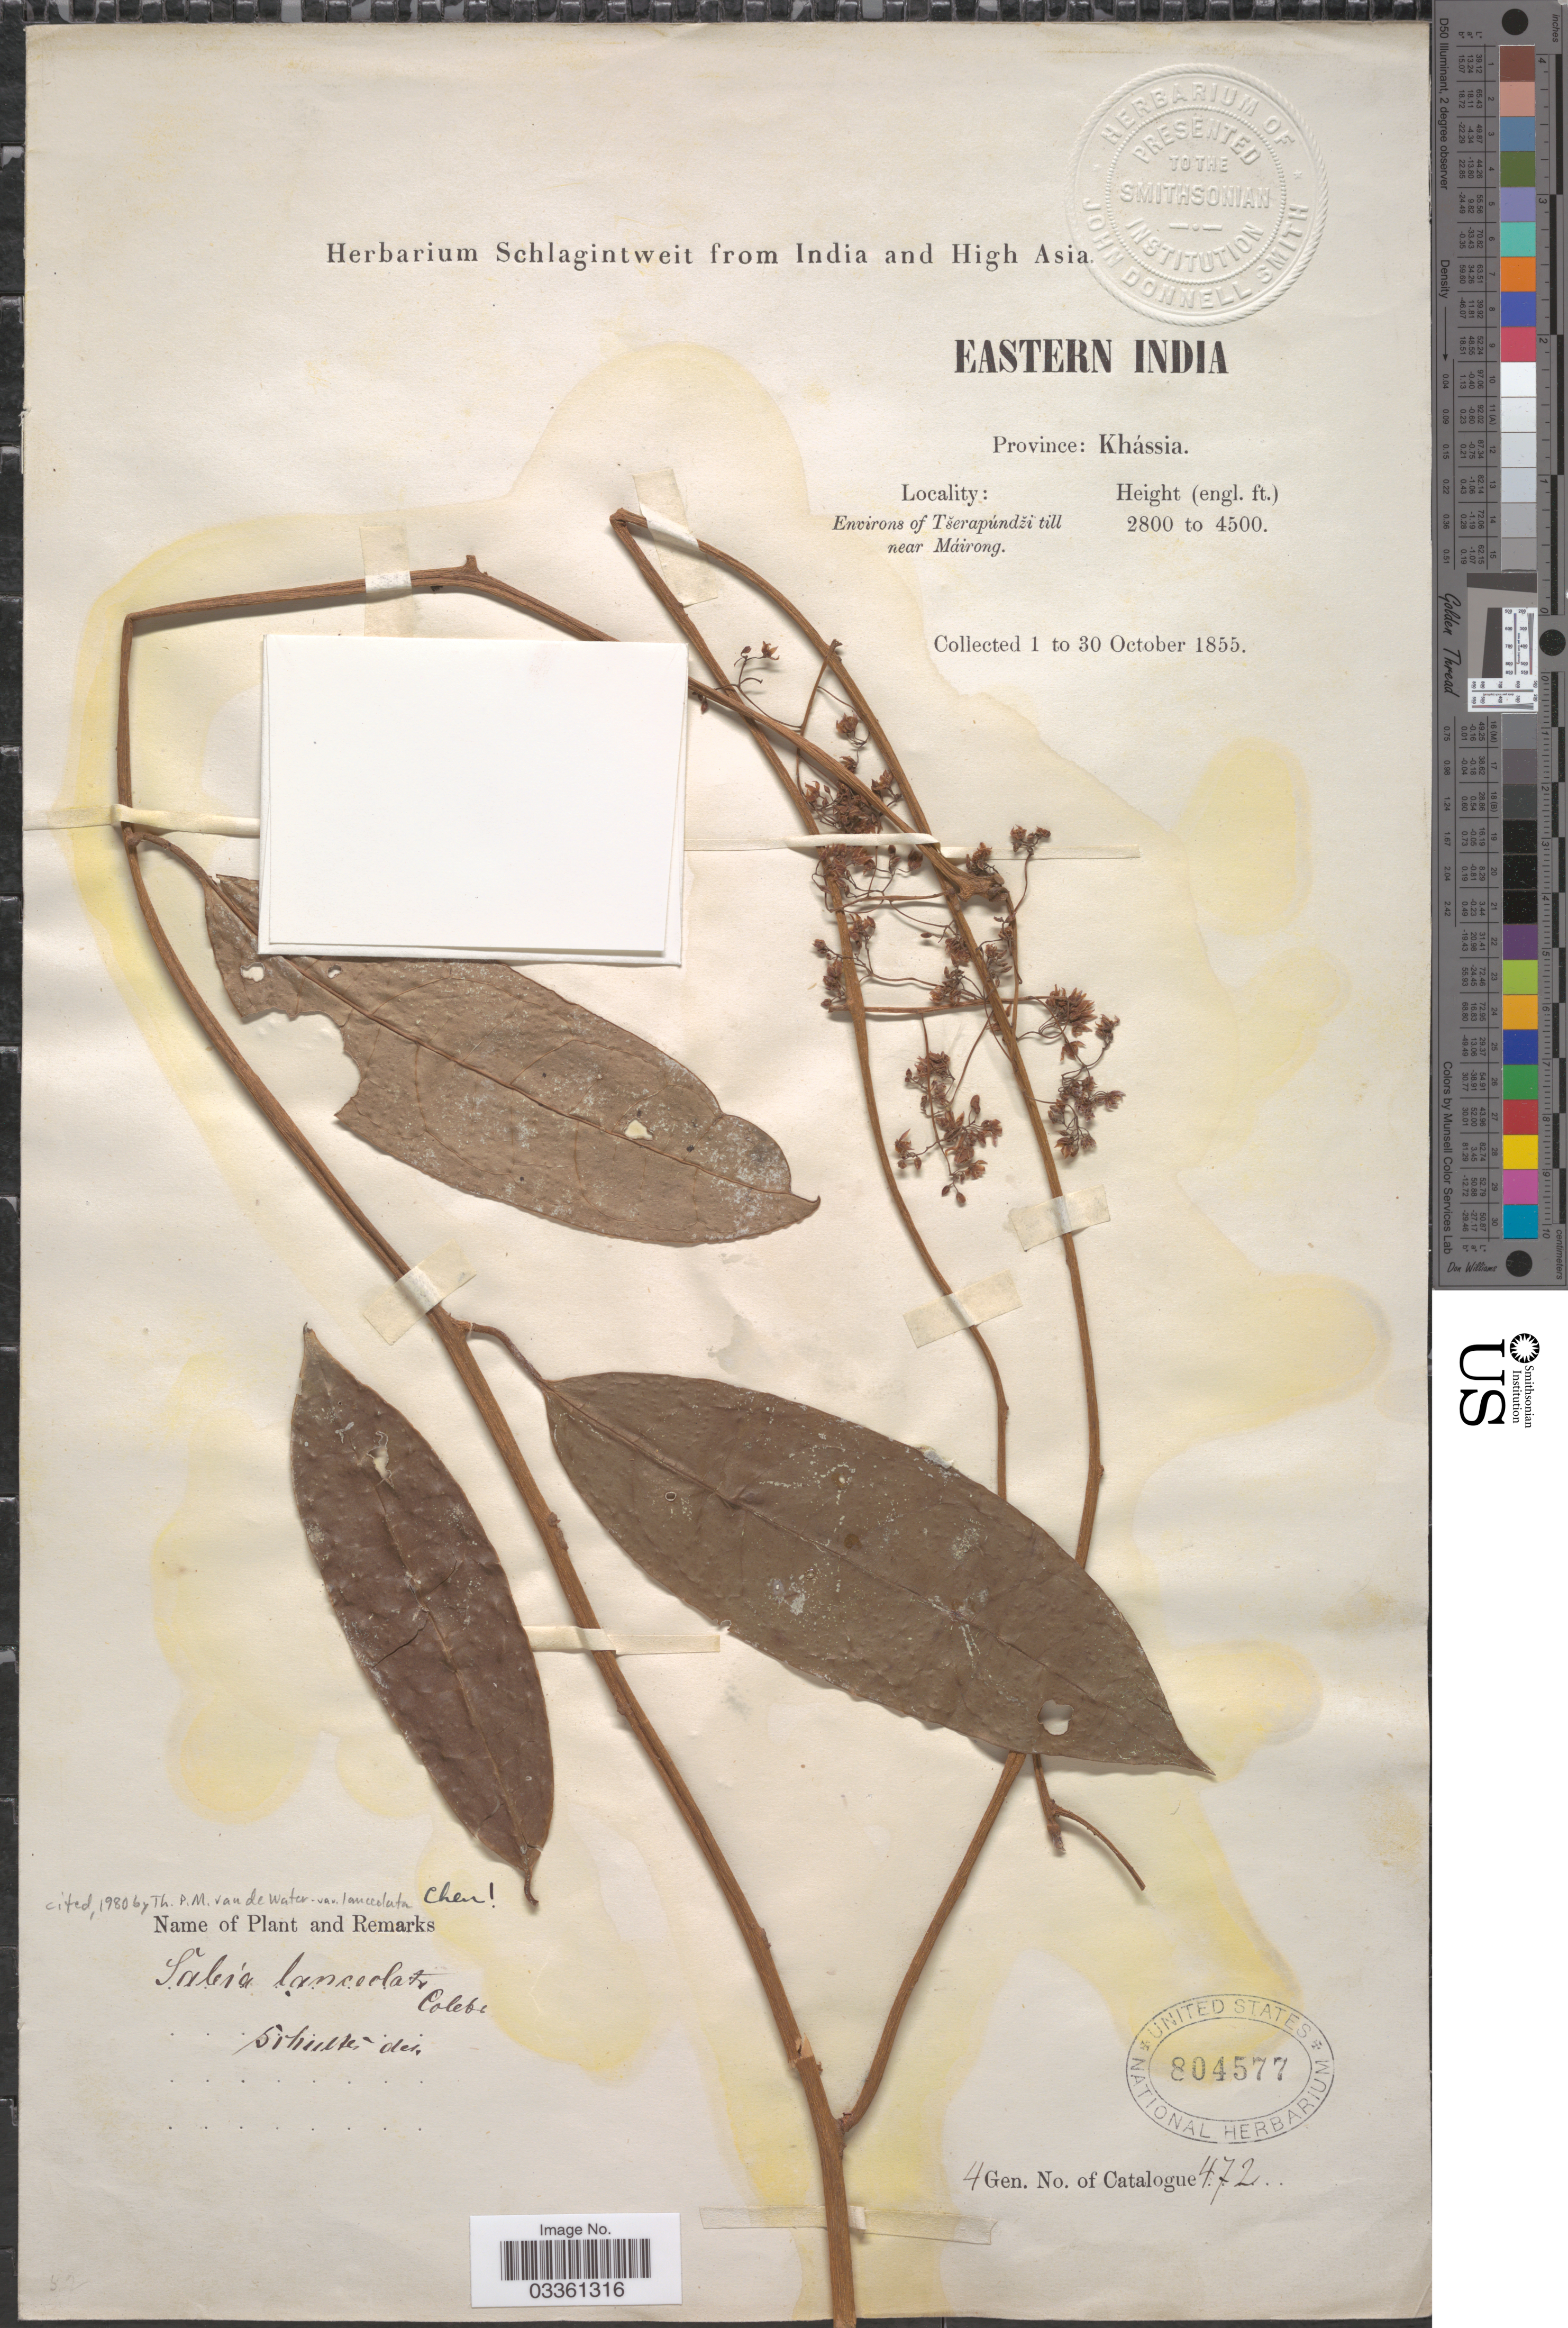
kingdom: Plantae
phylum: Tracheophyta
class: Magnoliopsida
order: Proteales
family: Sabiaceae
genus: Sabia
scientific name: Sabia lanceolata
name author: Colebr.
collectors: ex herb. Schlagintweit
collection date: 1855-10-01/1855-10-30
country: India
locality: Eastern India. Province: Khássia. Environs of Tšerapúndži till near Máirong.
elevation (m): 853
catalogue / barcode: US 804577